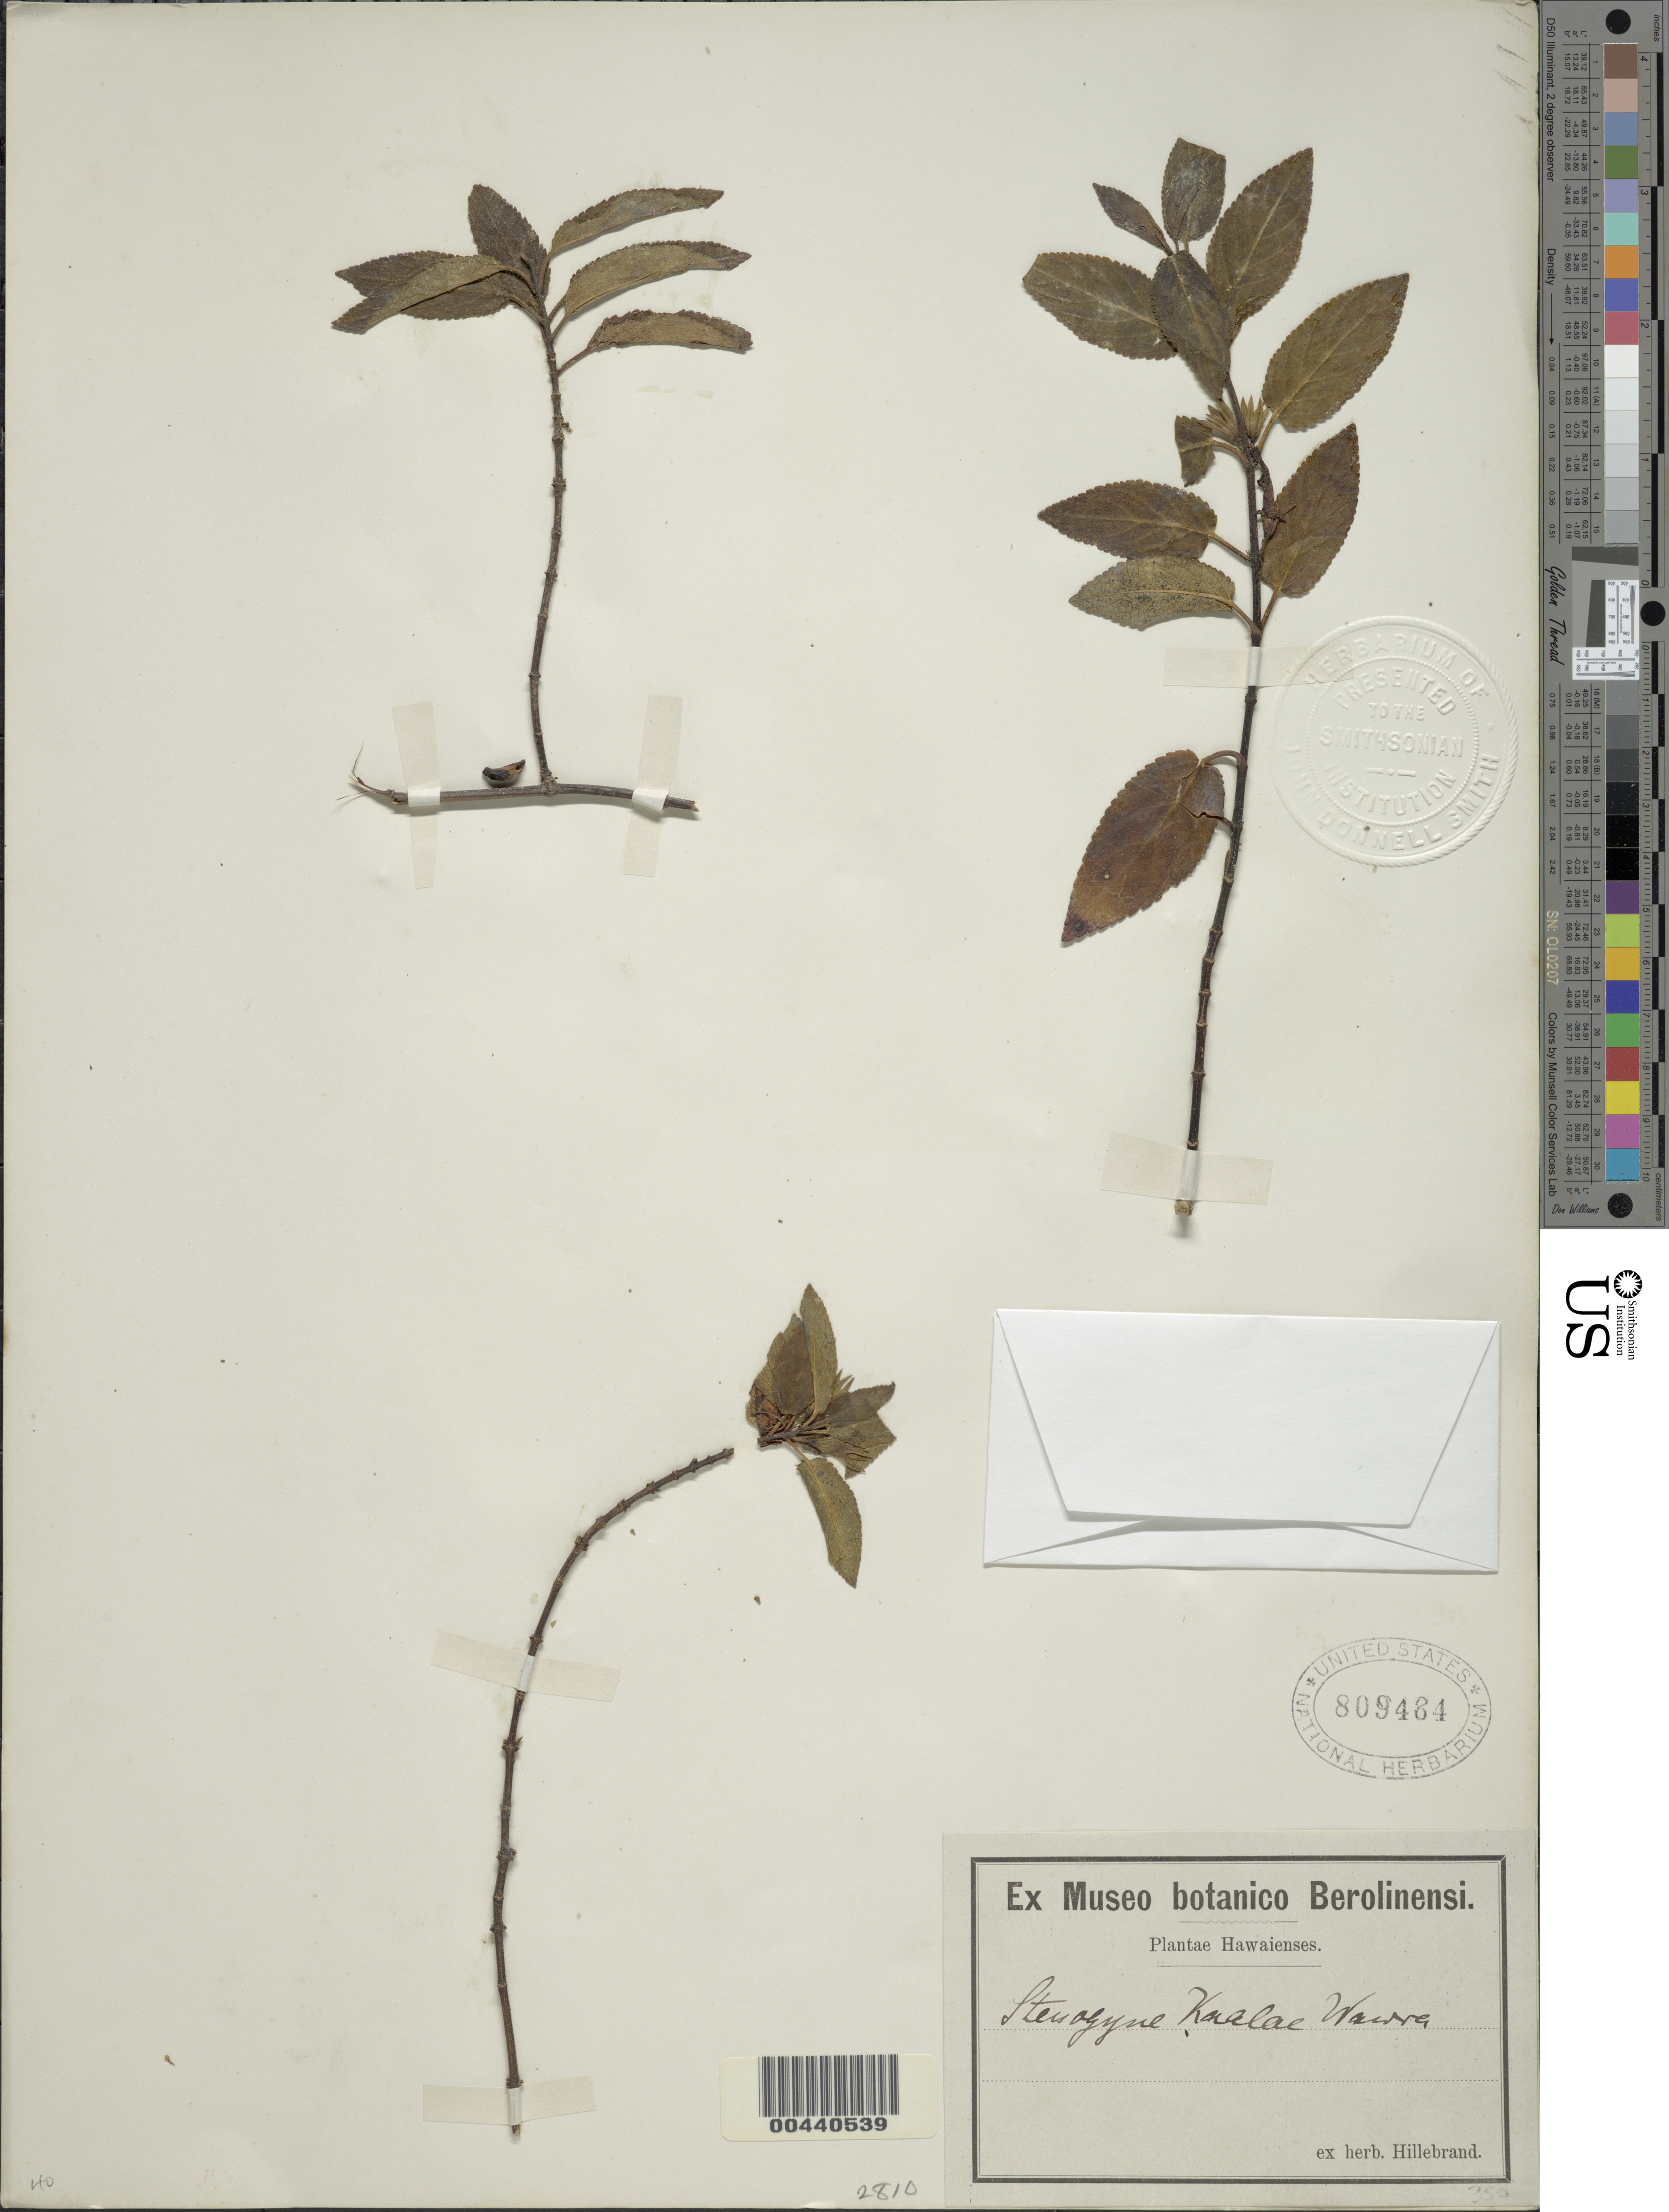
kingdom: Plantae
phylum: Tracheophyta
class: Magnoliopsida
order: Lamiales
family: Lamiaceae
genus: Stenogyne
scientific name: Stenogyne kaalae subsp. kaalae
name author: Wawra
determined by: Wagner, W. L., (BOT), Smithsonian Institution - National Museum of Natural History (UNITED STATES)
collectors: W. Hillebrand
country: United States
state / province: Hawaii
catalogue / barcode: US 809484